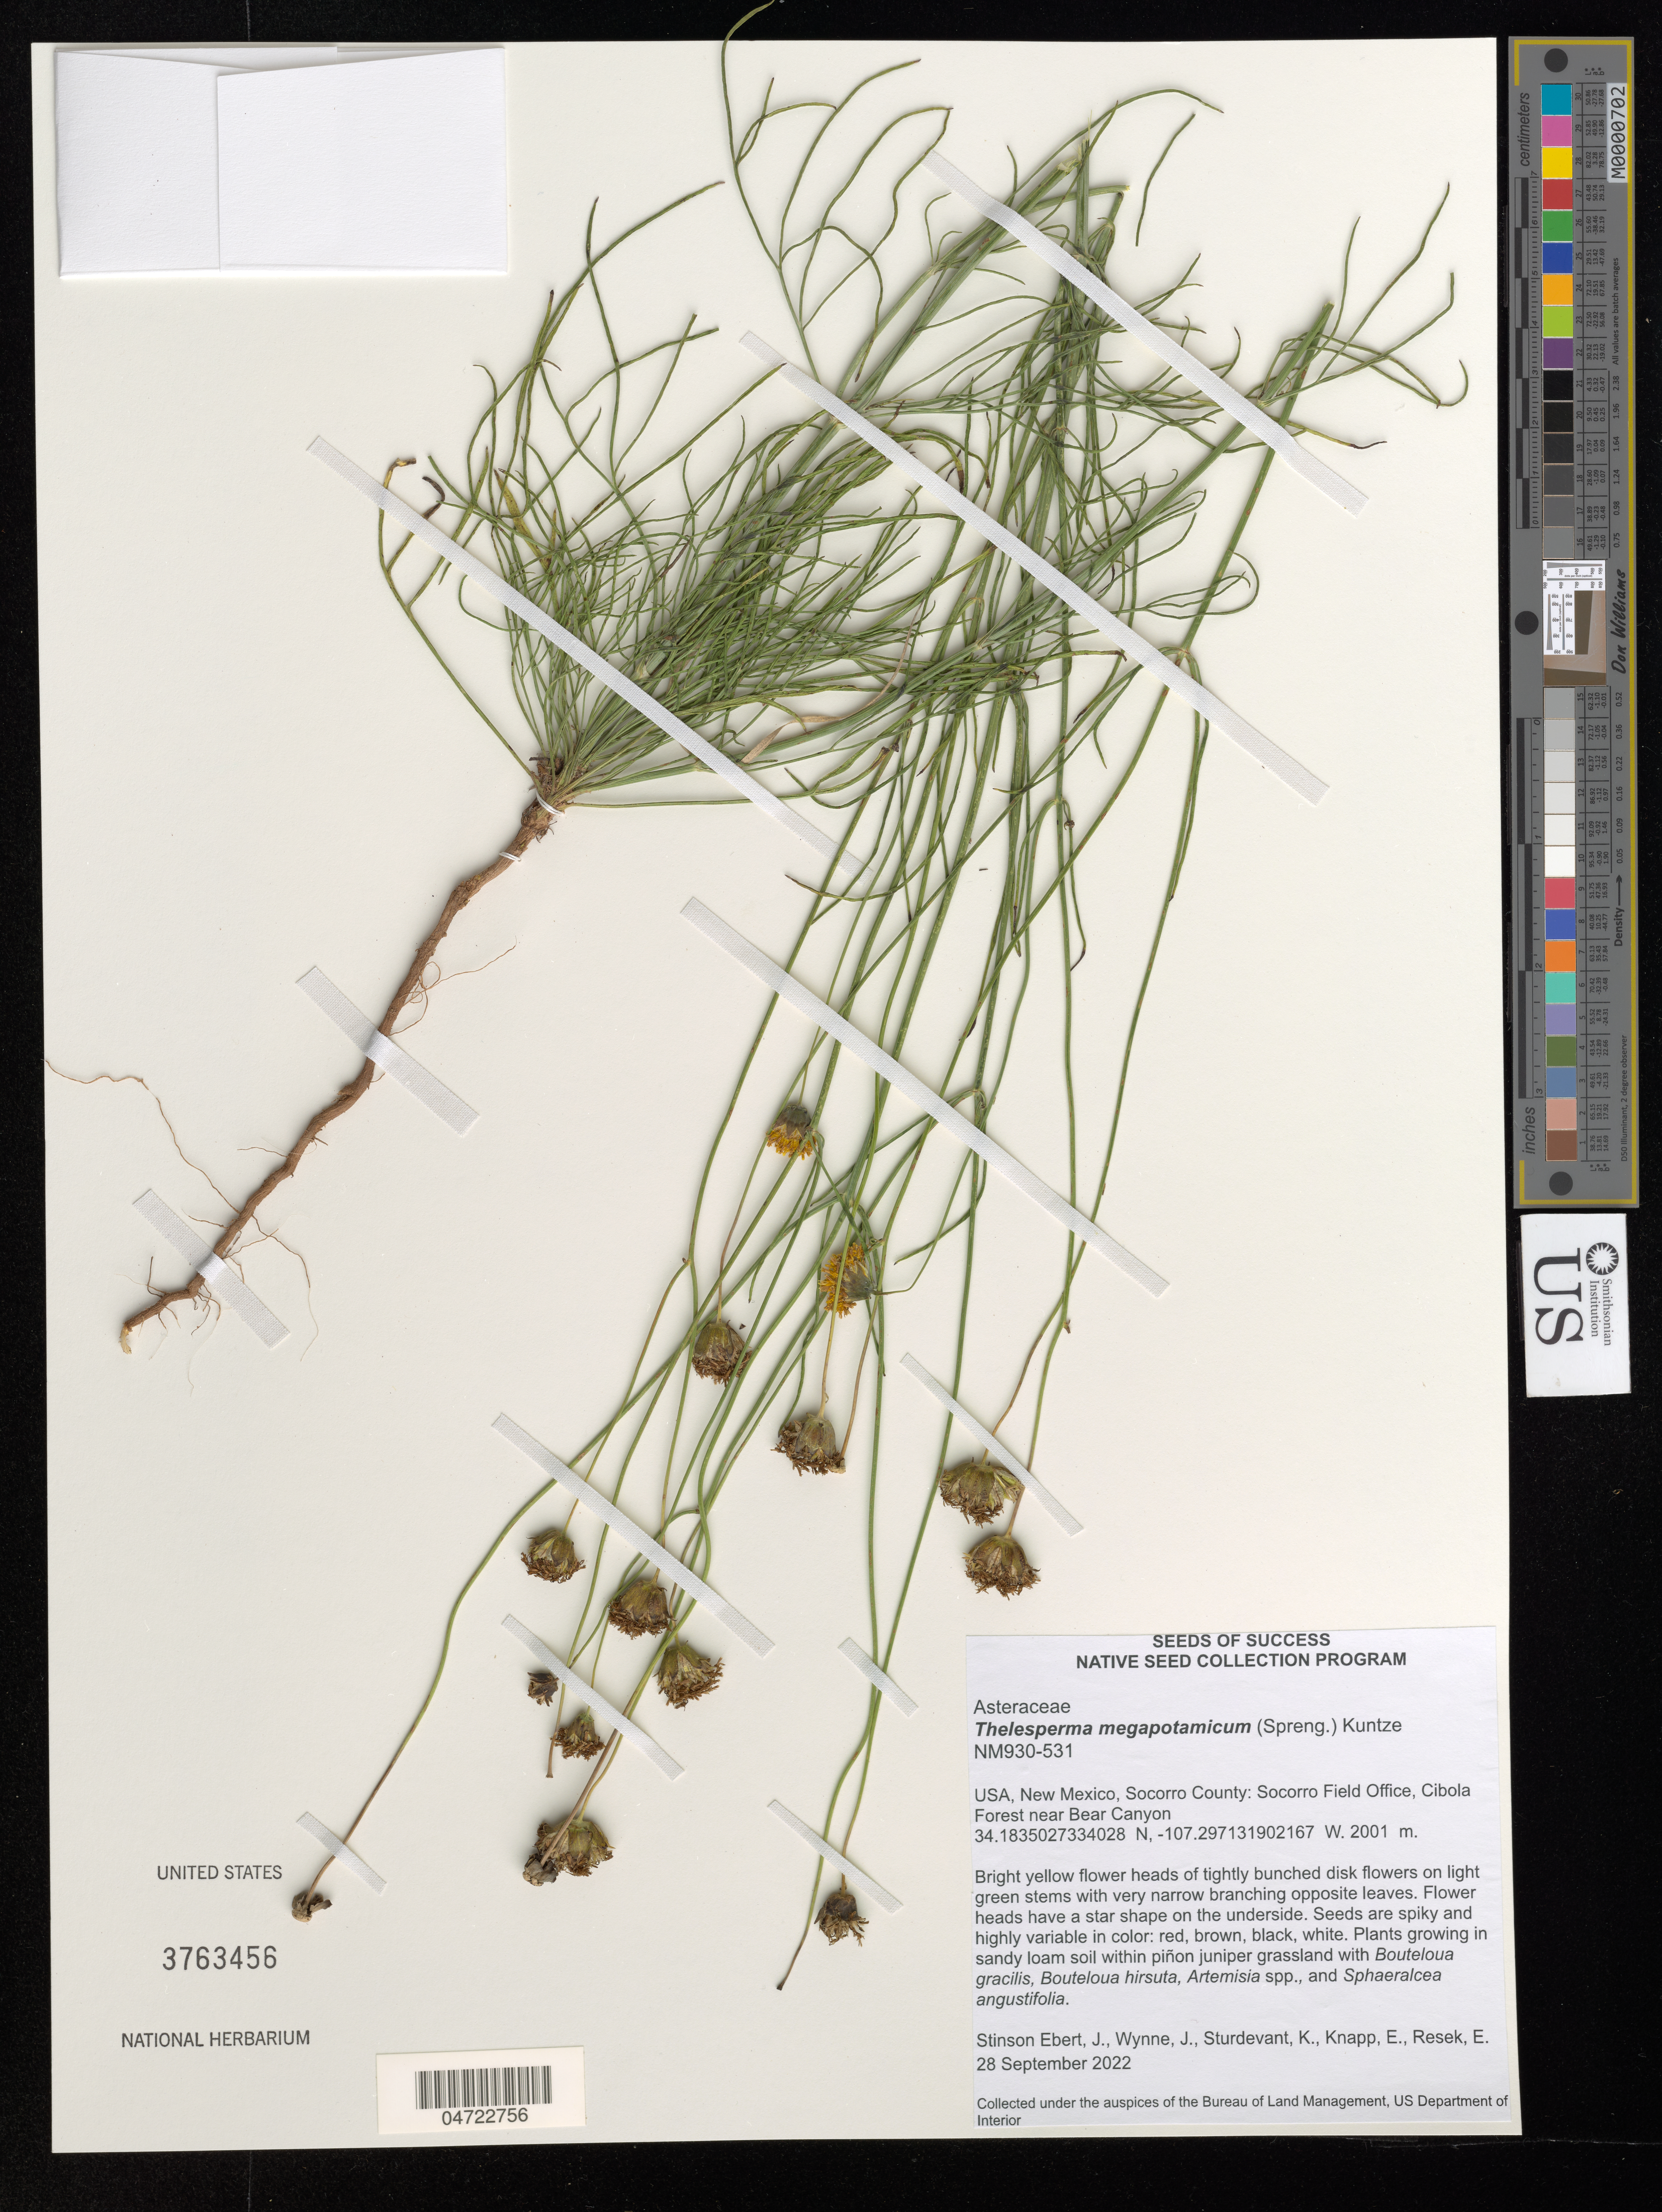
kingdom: Plantae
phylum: Tracheophyta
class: Magnoliopsida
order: Asterales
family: Asteraceae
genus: Thelesperma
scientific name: Thelesperma megapotamicum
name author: (Spreng.) Herter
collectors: J. Stinson Ebert, J. Wynne, K. Sturdevant, E. Knapp & E. Resek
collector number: NM930-531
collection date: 2022-09-28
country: United States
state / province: New Mexico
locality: Socorro County: Socorro Field Office, Cibola Forest near Bear Canyon.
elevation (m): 2001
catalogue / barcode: US 3763456